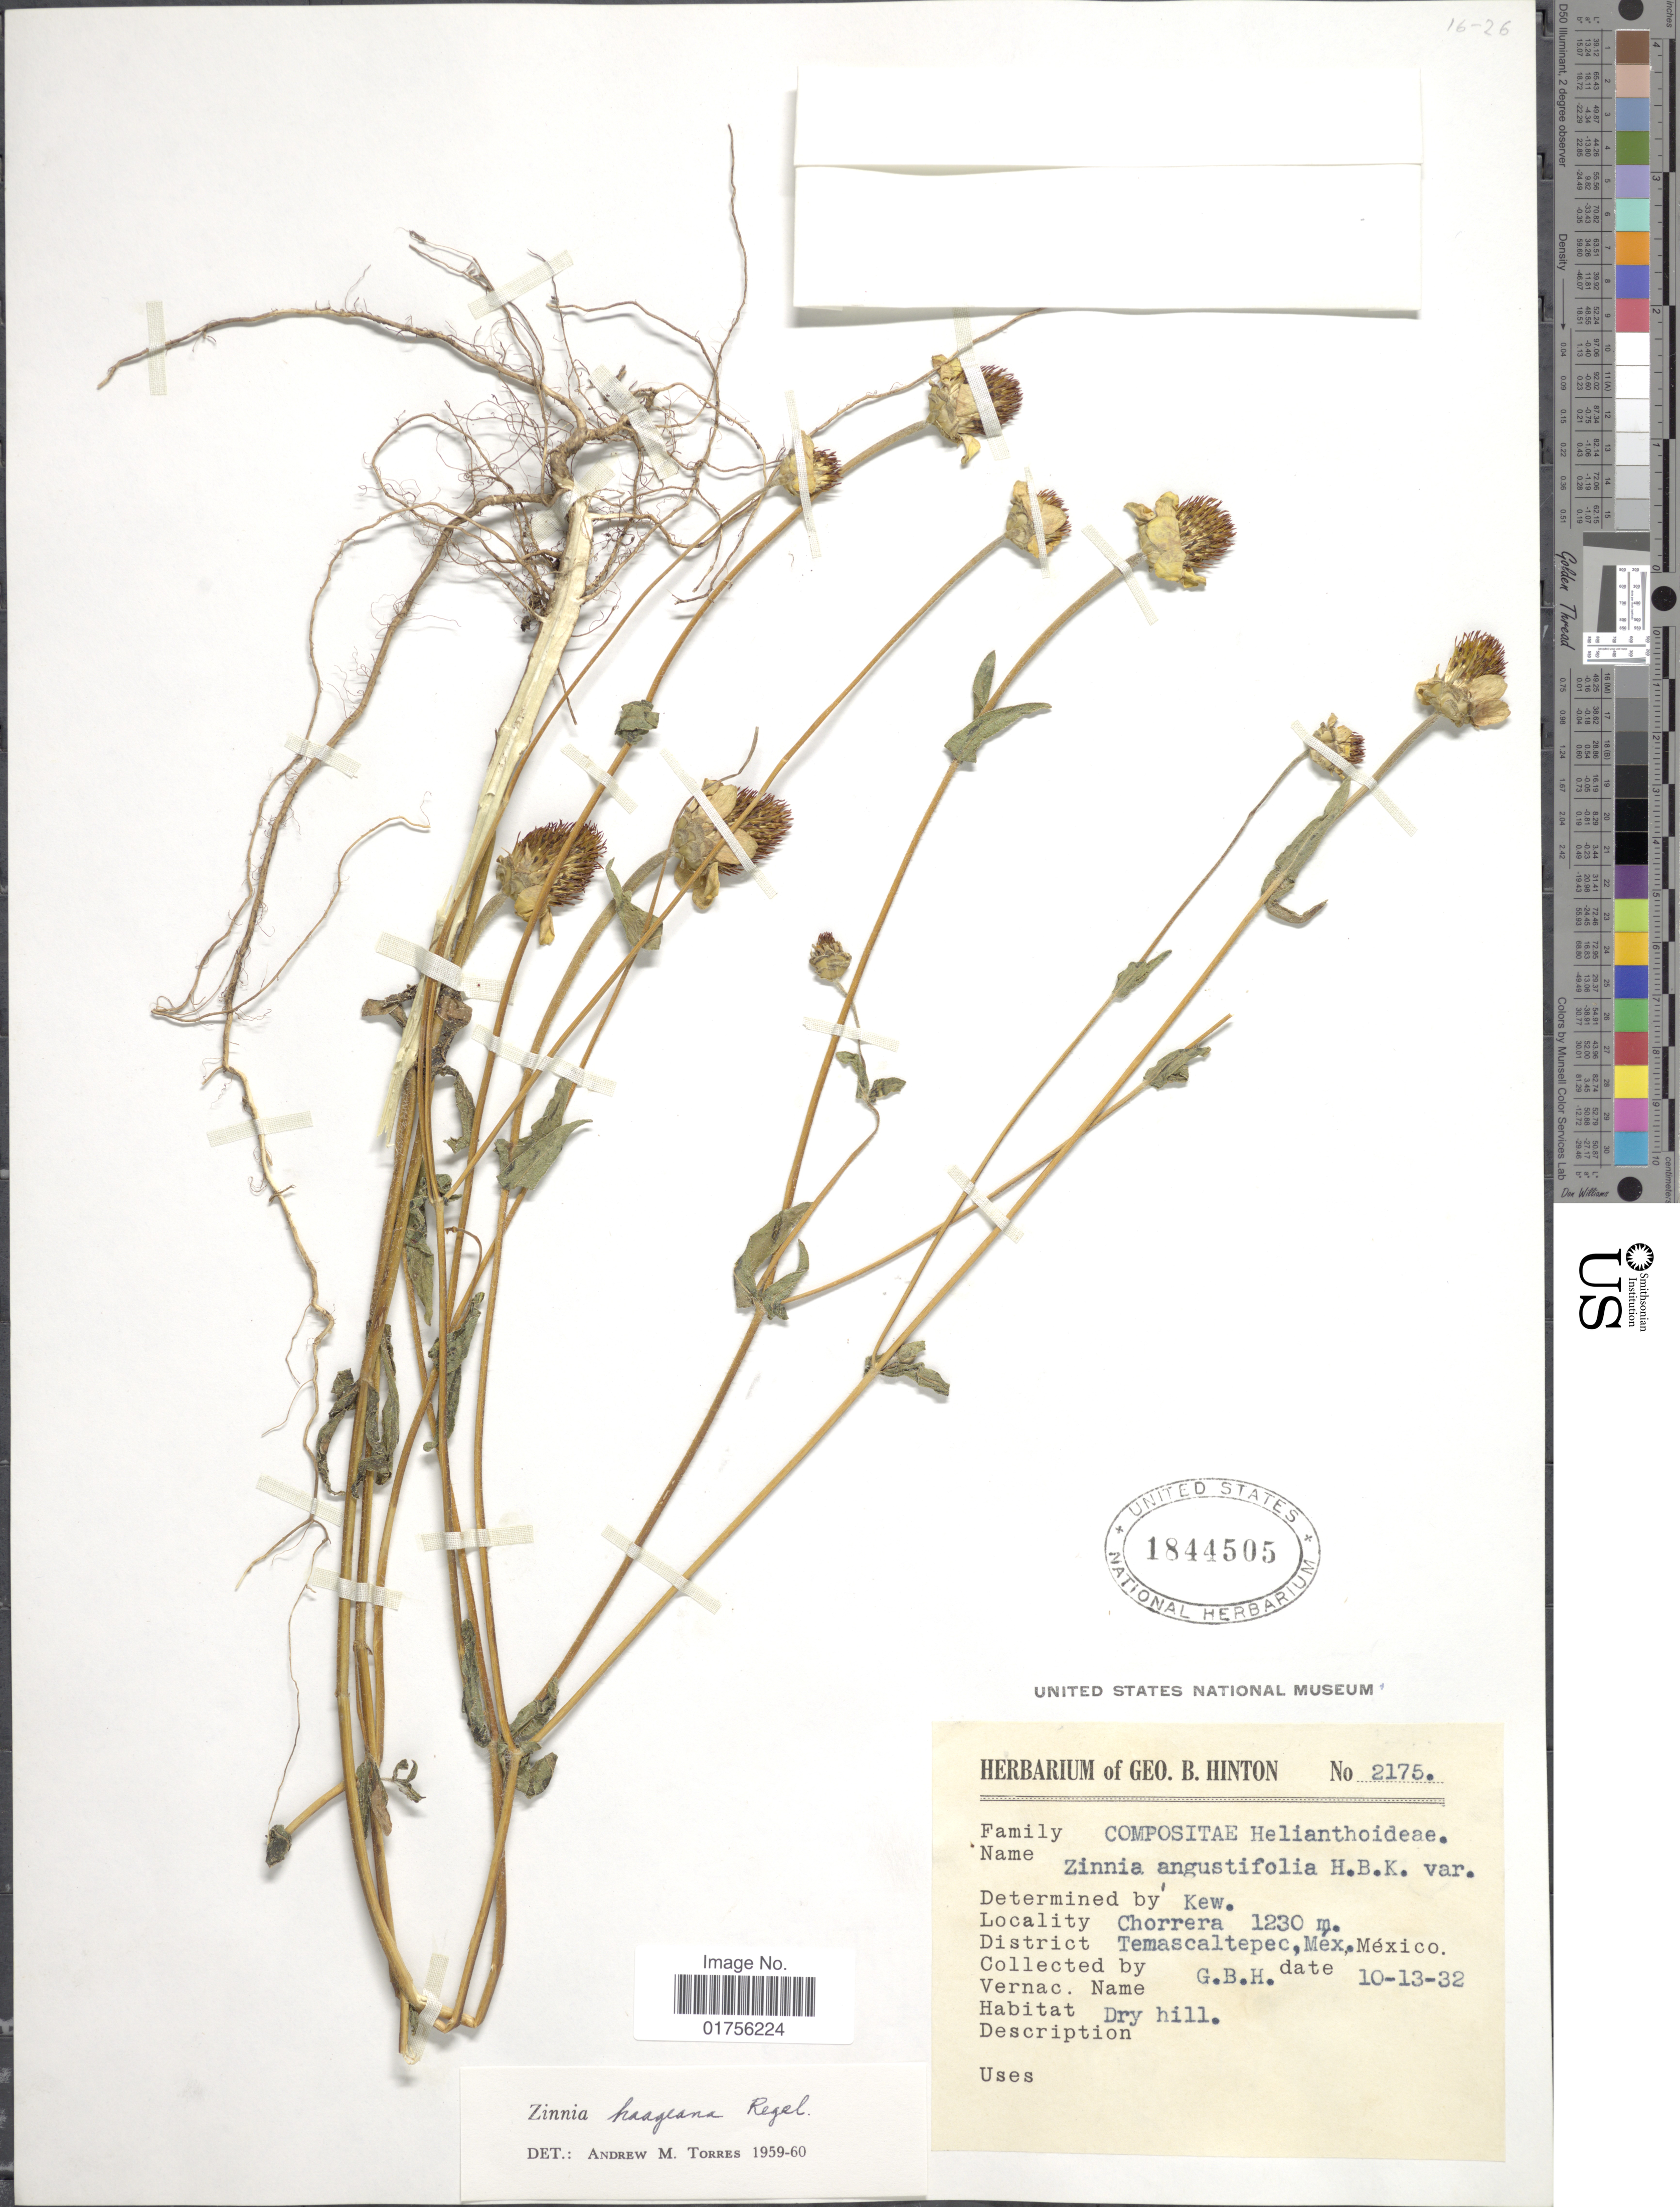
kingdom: Plantae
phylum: Tracheophyta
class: Magnoliopsida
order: Asterales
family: Asteraceae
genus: Zinnia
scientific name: Zinnia haageana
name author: Regel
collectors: G. B. Hinton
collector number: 2175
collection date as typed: Transcribed d/m/y: 13/10/32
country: Mexico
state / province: México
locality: Chorrera, District Temascaltepec, Mex., Mexico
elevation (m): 1230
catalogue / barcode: US 1844505